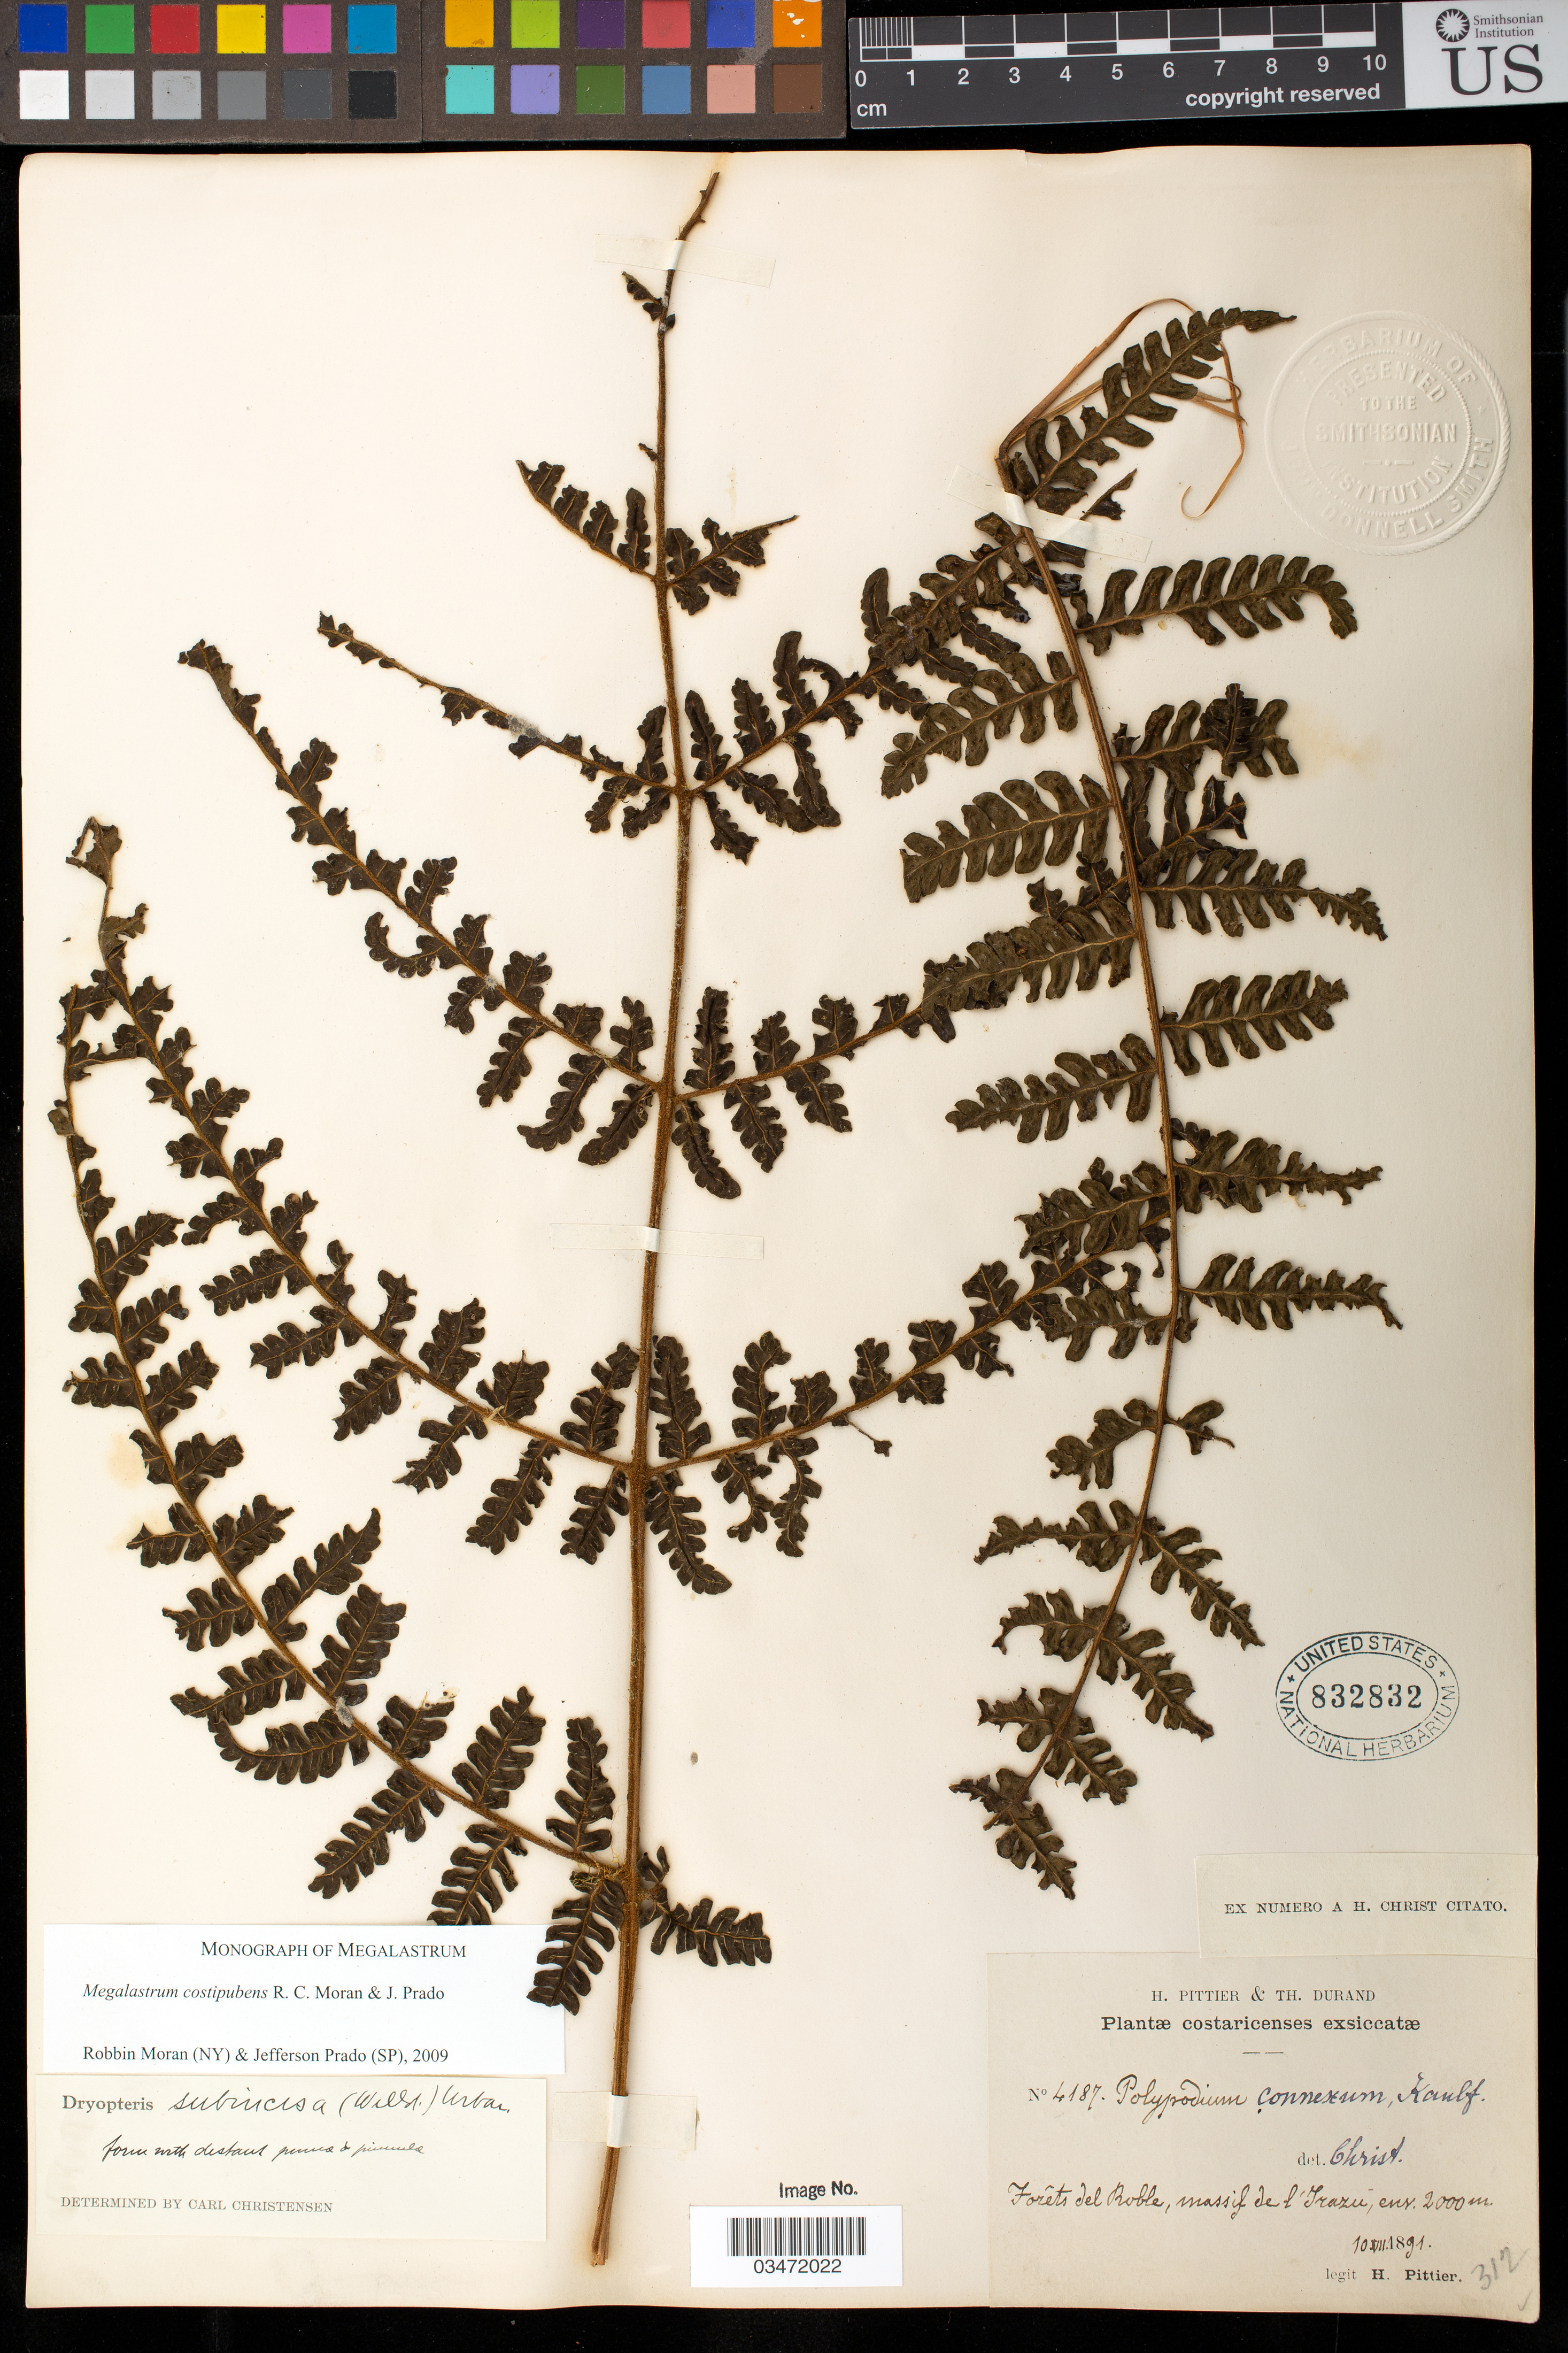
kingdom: Plantae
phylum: Tracheophyta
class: Polypodiopsida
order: Polypodiales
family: Dryopteridaceae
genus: Megalastrum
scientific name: Megalastrum costipubens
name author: R.C. Moran & J. Prado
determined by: Moran, R. C.; Prado, J.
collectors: H. F. Pittier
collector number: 4187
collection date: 1891-07-10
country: Costa Rica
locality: Roble, massif de l'Trazu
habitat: Forest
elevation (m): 2000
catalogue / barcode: US 832832